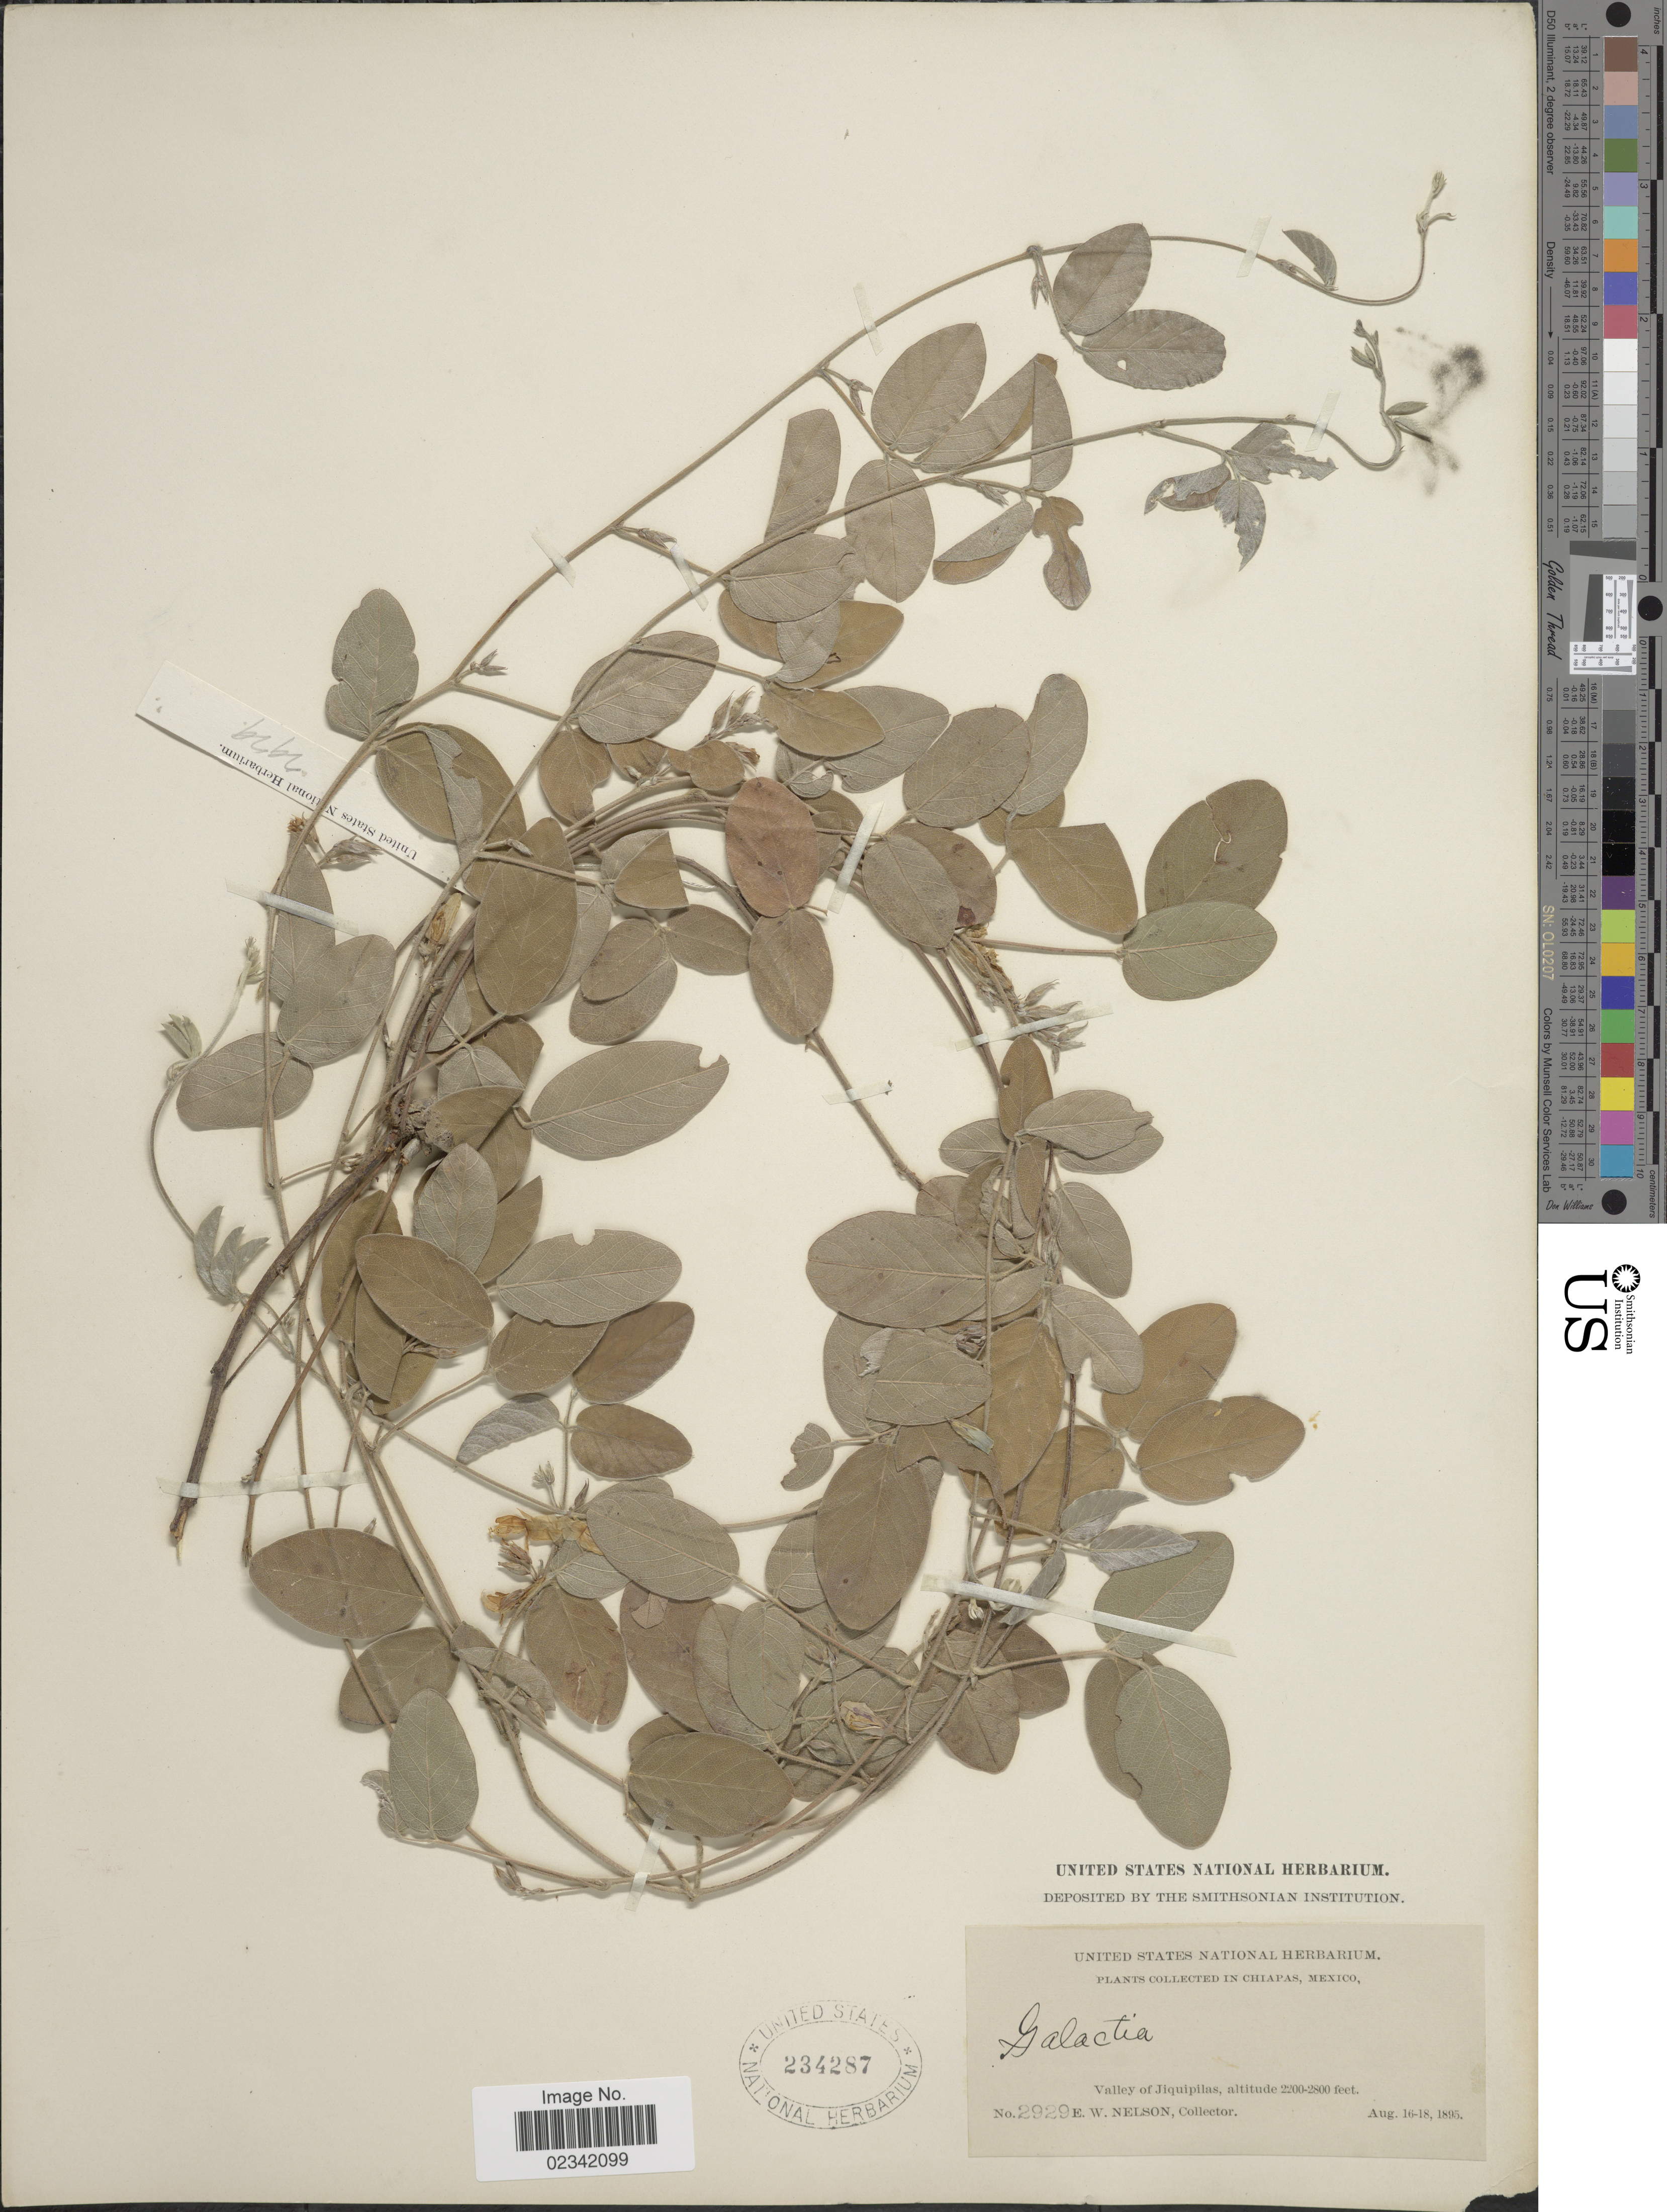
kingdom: Plantae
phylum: Tracheophyta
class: Magnoliopsida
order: Fabales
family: Fabaceae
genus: Galactia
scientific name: Galactia striata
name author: (Jacq.) Urb.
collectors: E. W. Nelson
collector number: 2929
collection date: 1895-08-16/1895-08-18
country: Mexico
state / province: Chiapas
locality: In Chiapas, Mexico, Valley of Jiquipilas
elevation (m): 671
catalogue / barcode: US 234287